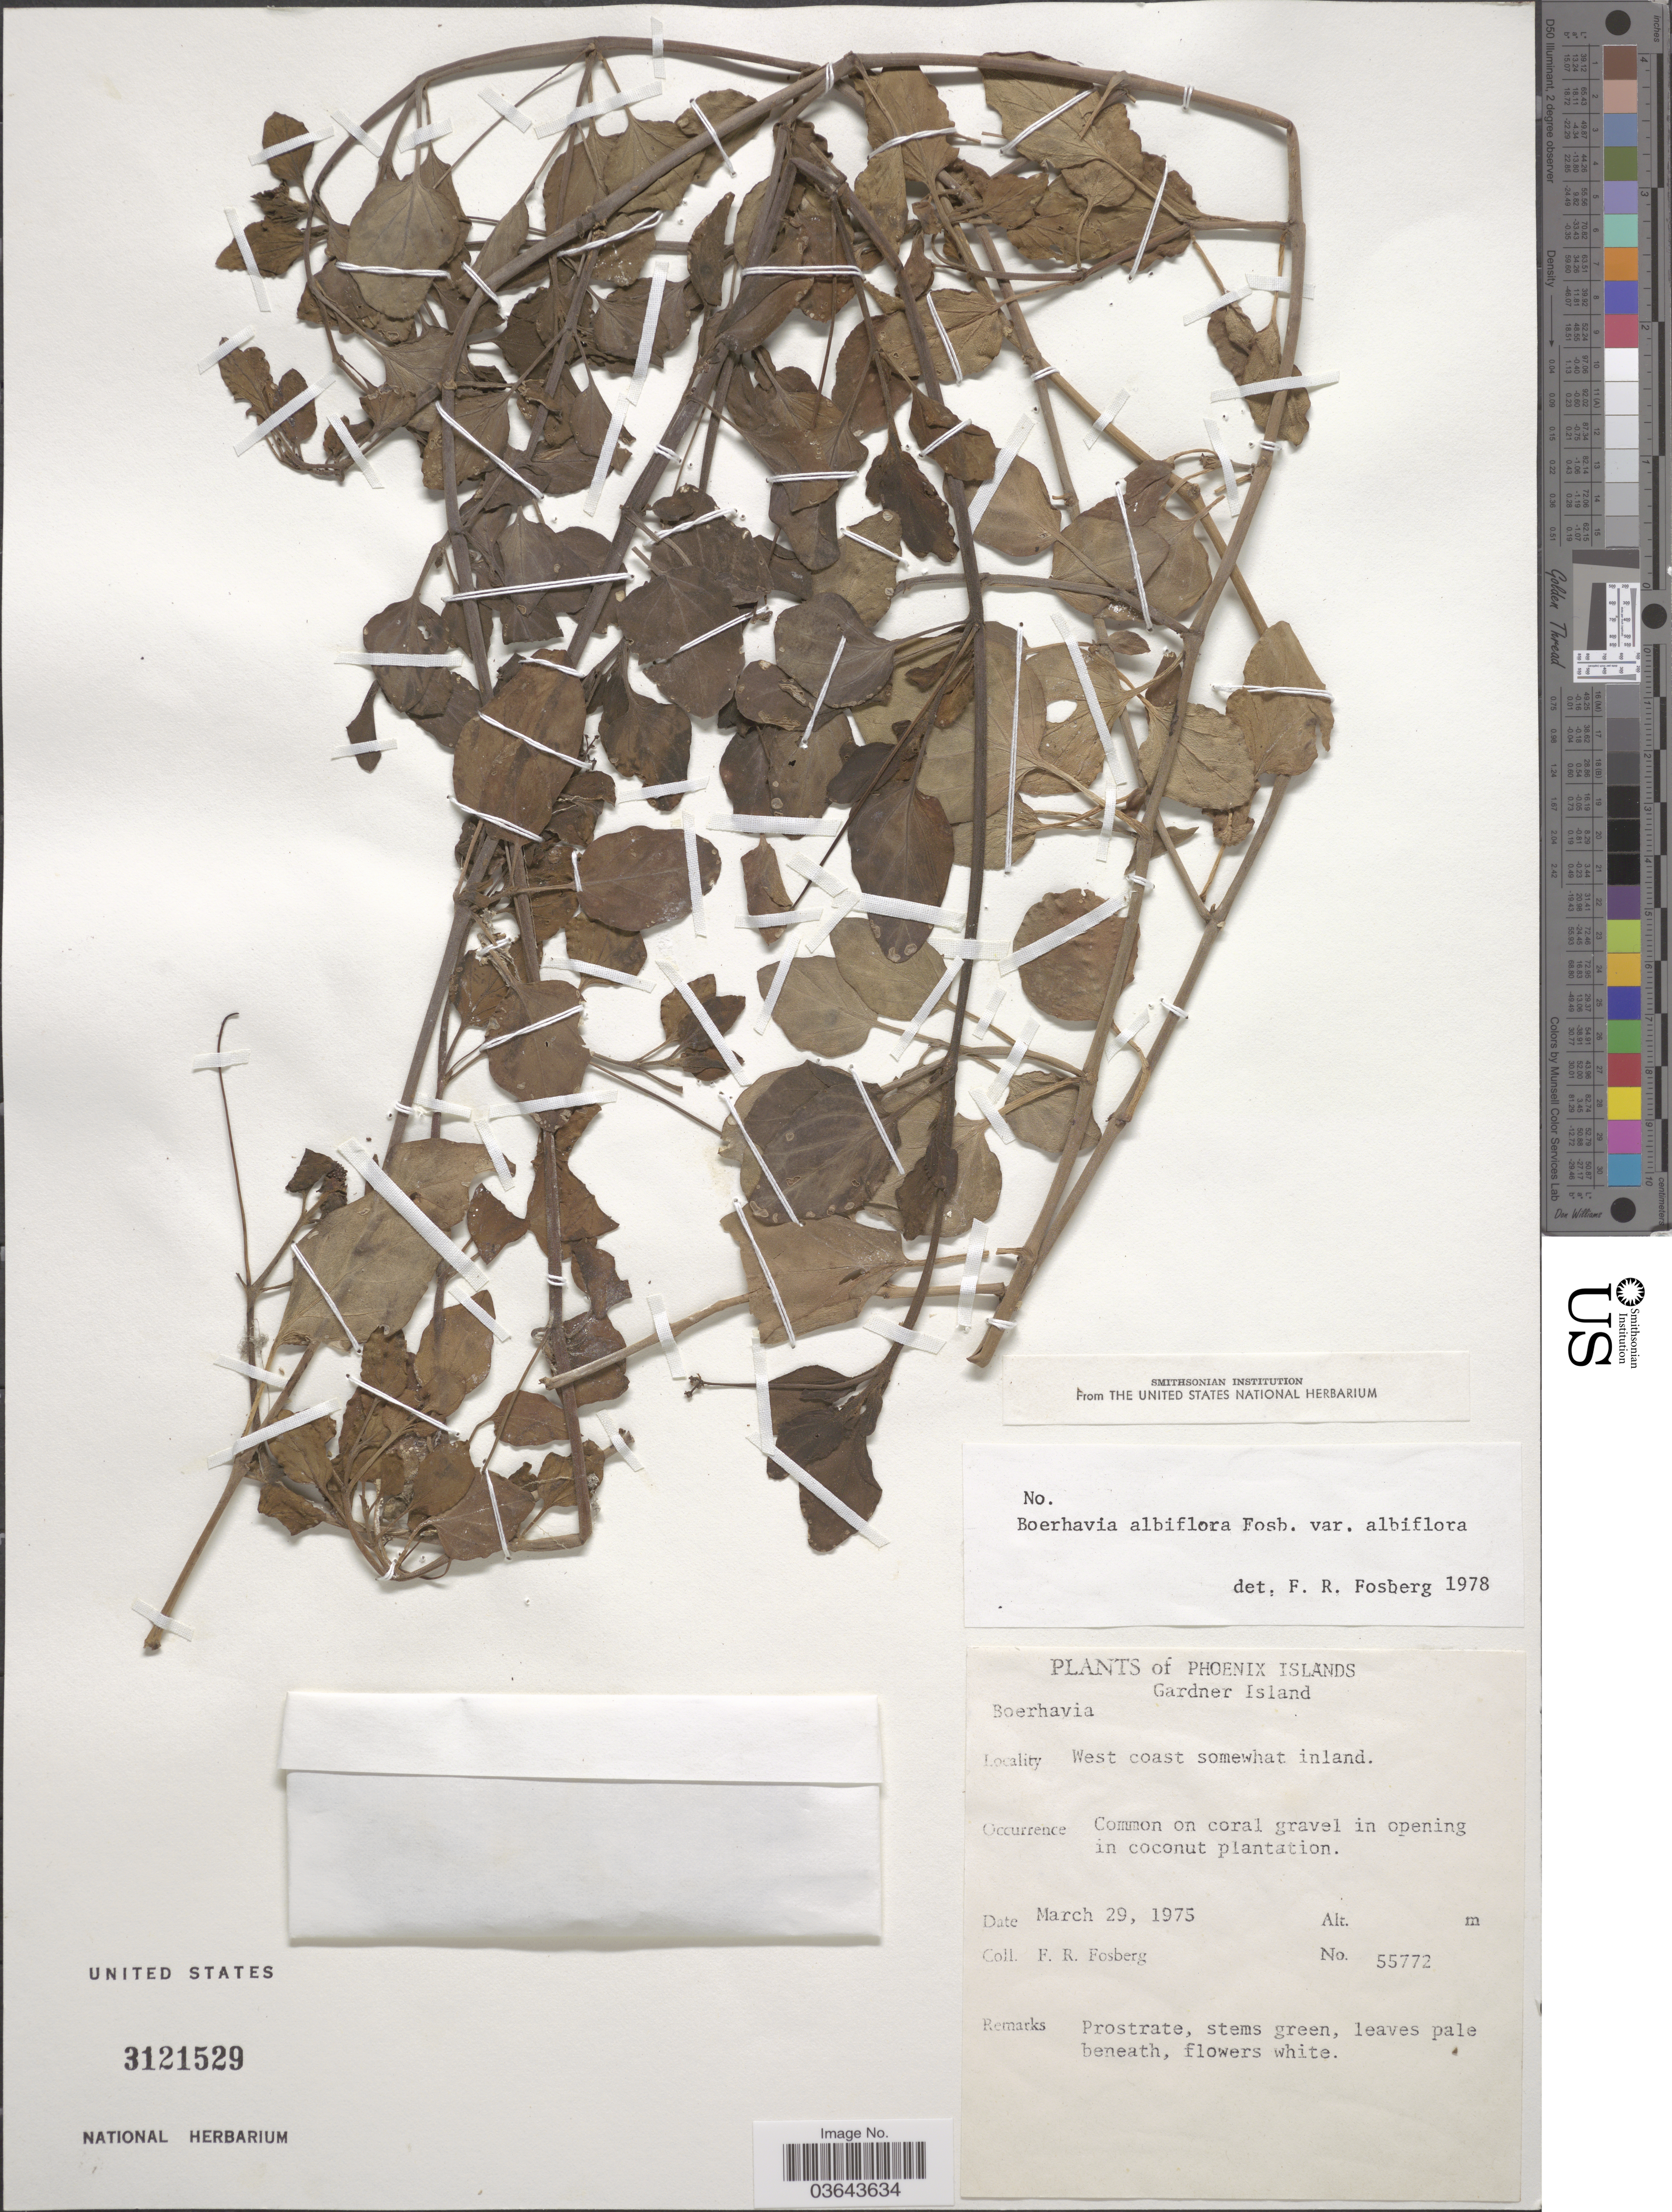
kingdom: Plantae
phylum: Tracheophyta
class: Magnoliopsida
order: Caryophyllales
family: Nyctaginaceae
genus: Boerhavia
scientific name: Boerhavia albiflora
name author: Fosberg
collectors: F. R. Fosberg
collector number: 55772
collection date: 1975-03-29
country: Kiribati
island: Nikumaroro [Gardner] Atoll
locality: Phoenix Islands. Gardner Island. West coast somewhat inland. In coconut plantation.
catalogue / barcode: US 3121529